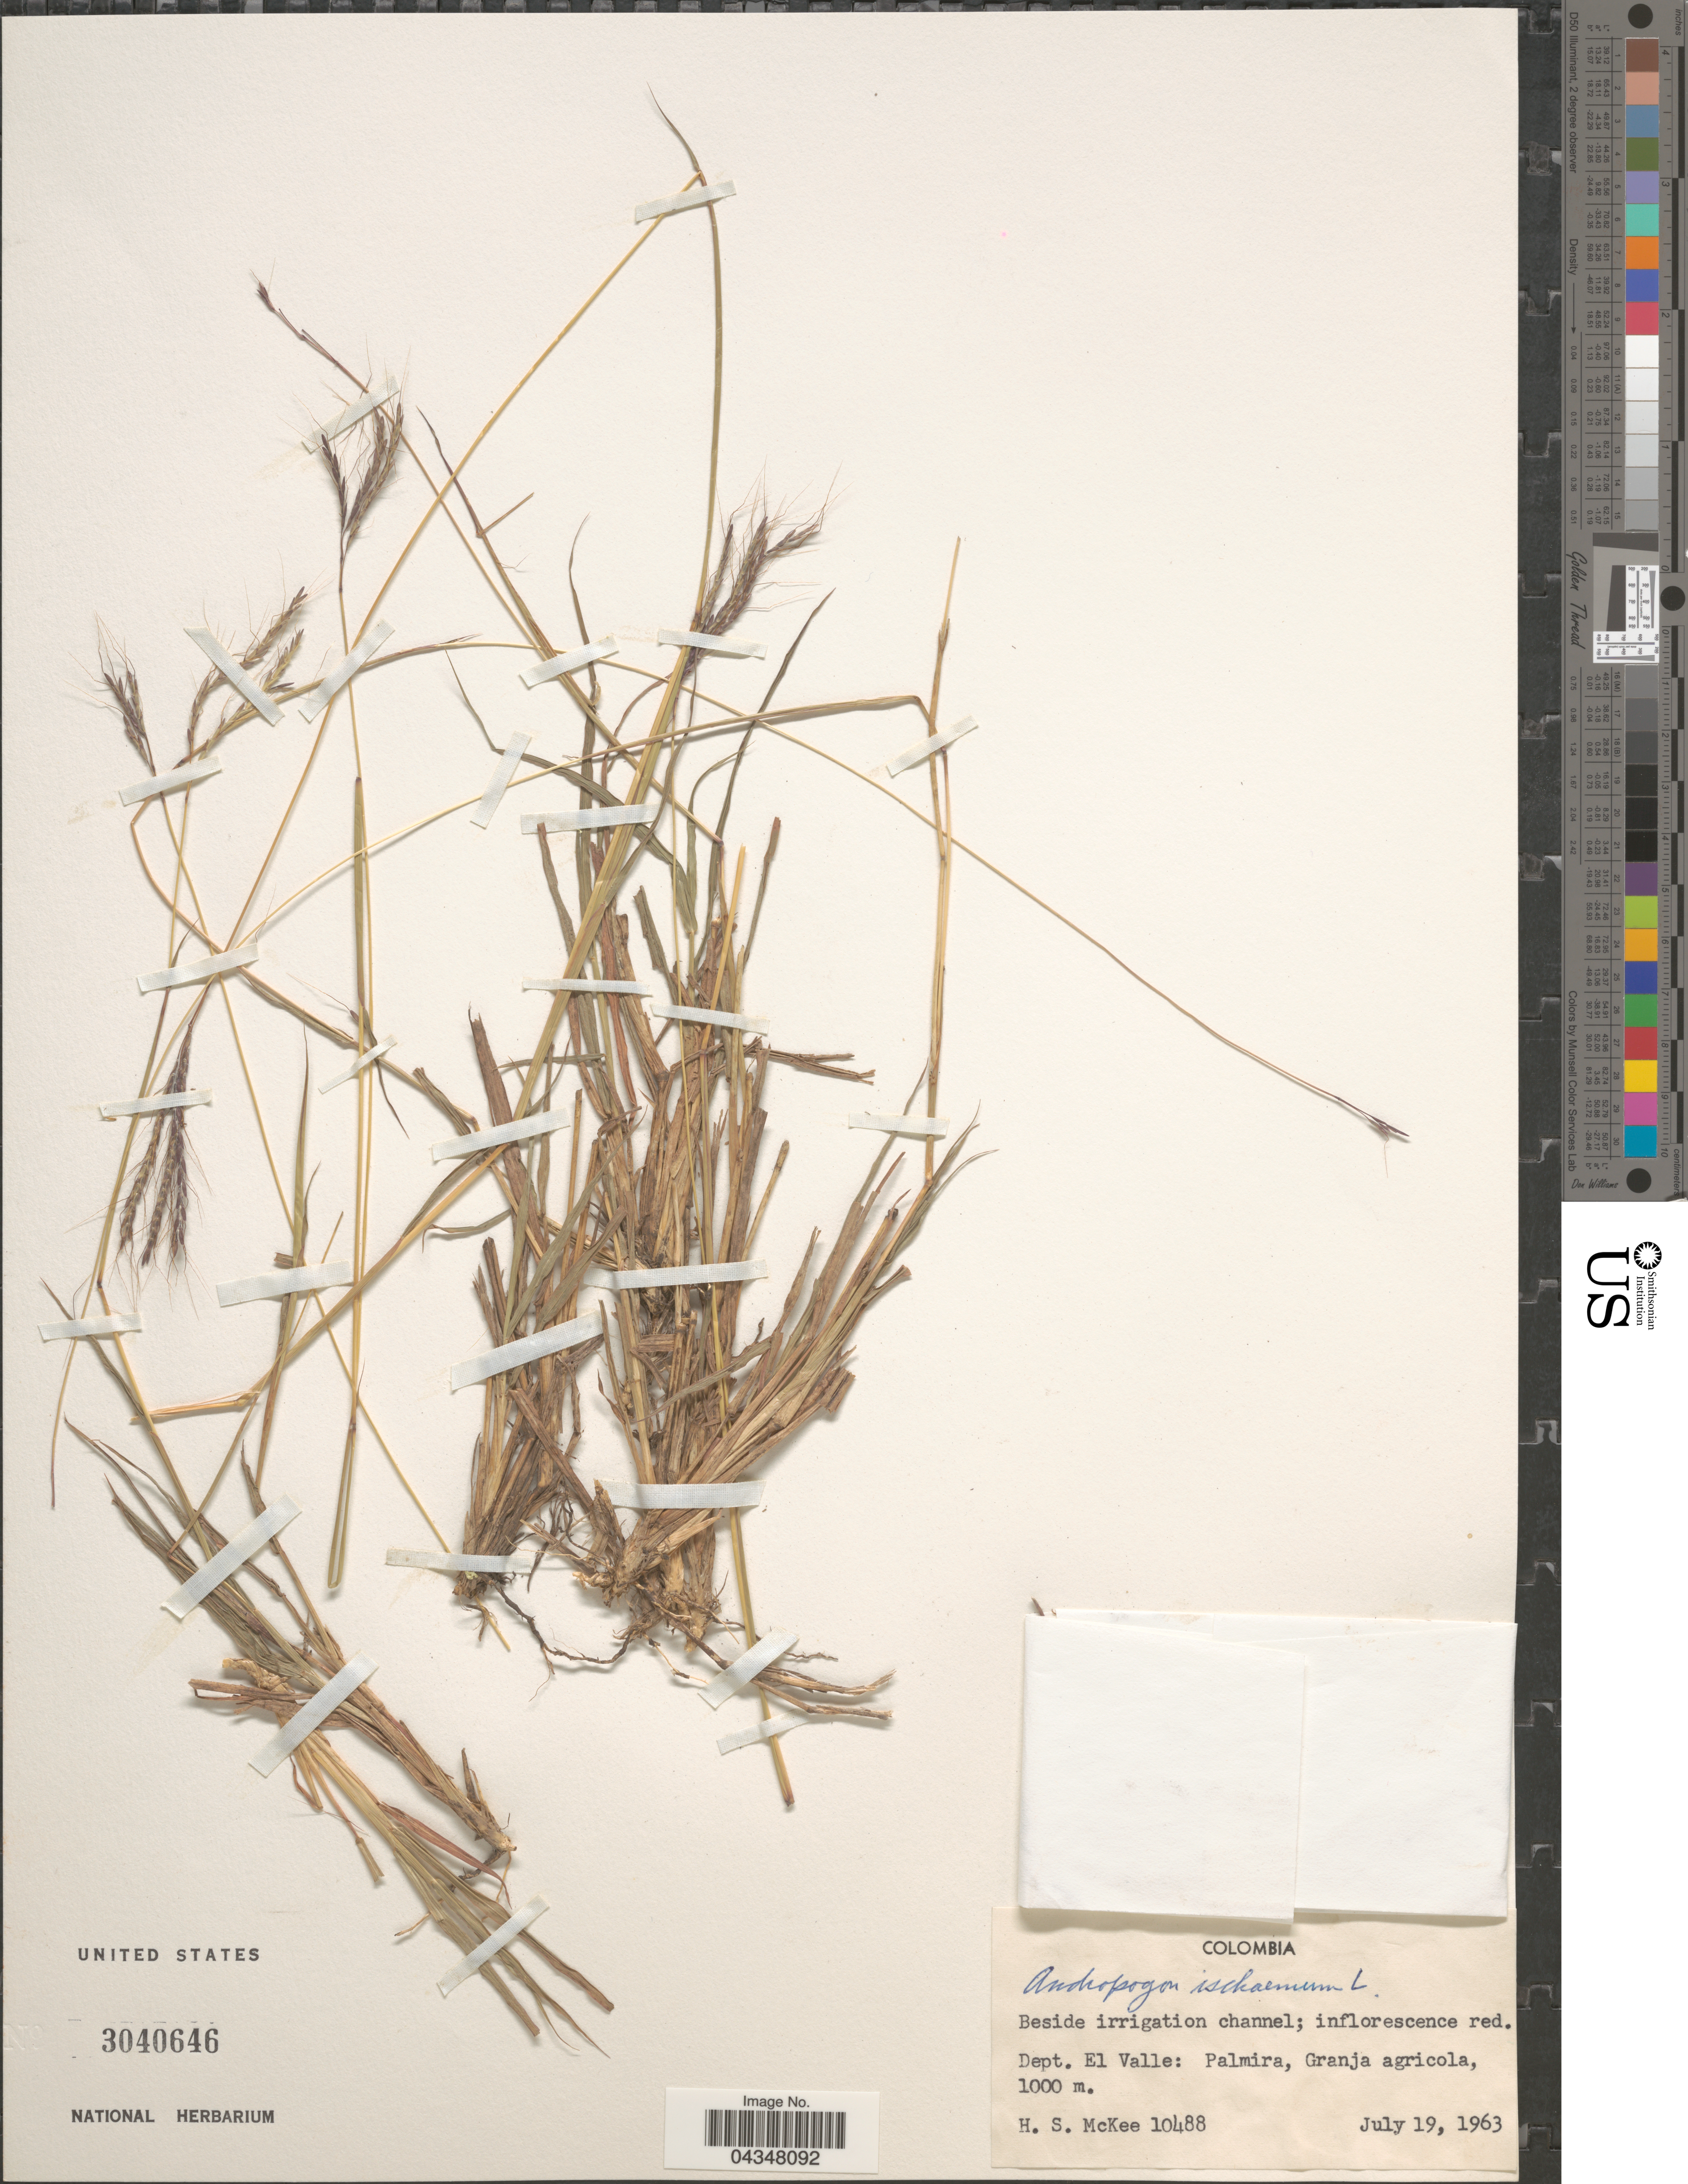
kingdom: Plantae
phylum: Tracheophyta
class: Liliopsida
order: Poales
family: Poaceae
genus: Bothriochloa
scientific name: Bothriochloa ischaemum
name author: (L.) Keng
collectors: H. S. McKee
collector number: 10488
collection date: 1963-07-19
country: Colombia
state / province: Valle del Cauca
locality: Dept. El Valle: Palmira, Granja agricola.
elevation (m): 1000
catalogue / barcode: US 3040646